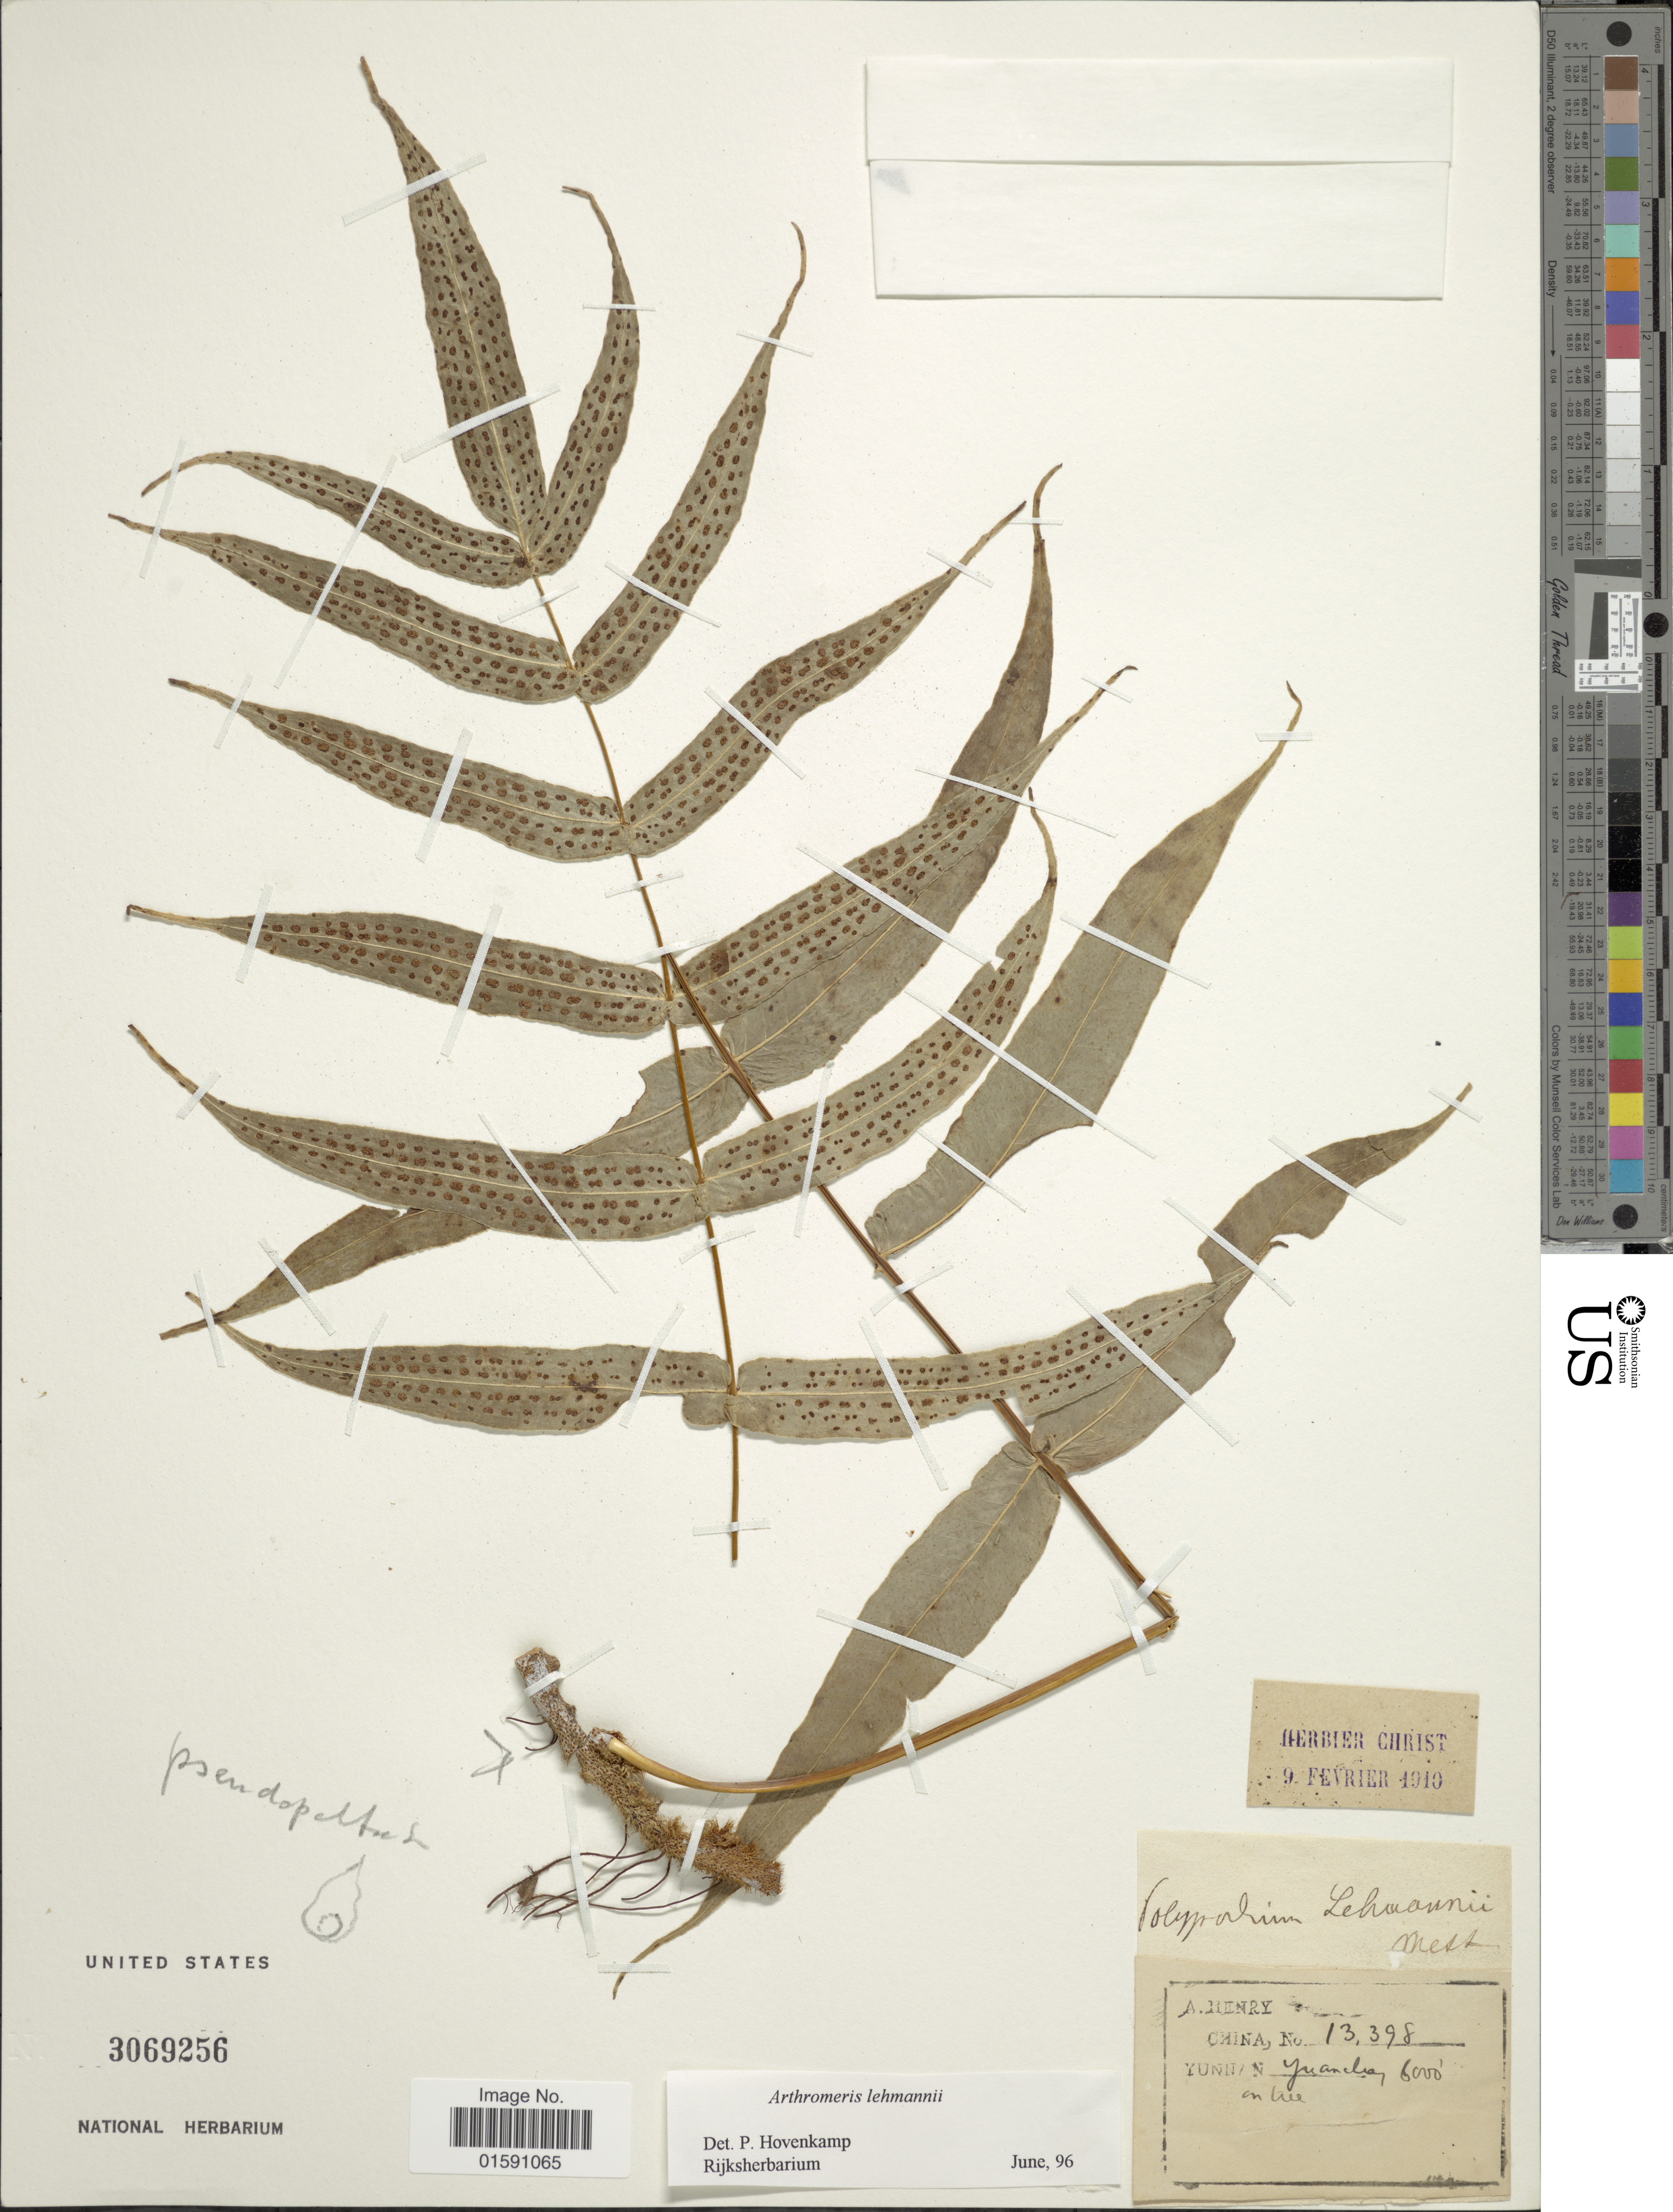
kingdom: Plantae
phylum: Tracheophyta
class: Polypodiopsida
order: Polypodiales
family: Polypodiaceae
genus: Arthromeris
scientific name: Arthromeris lehmannii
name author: (Mett.) Ching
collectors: A. Henry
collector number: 13398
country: China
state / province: Yunnan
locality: Yuanchang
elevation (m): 1829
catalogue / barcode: US 3069256